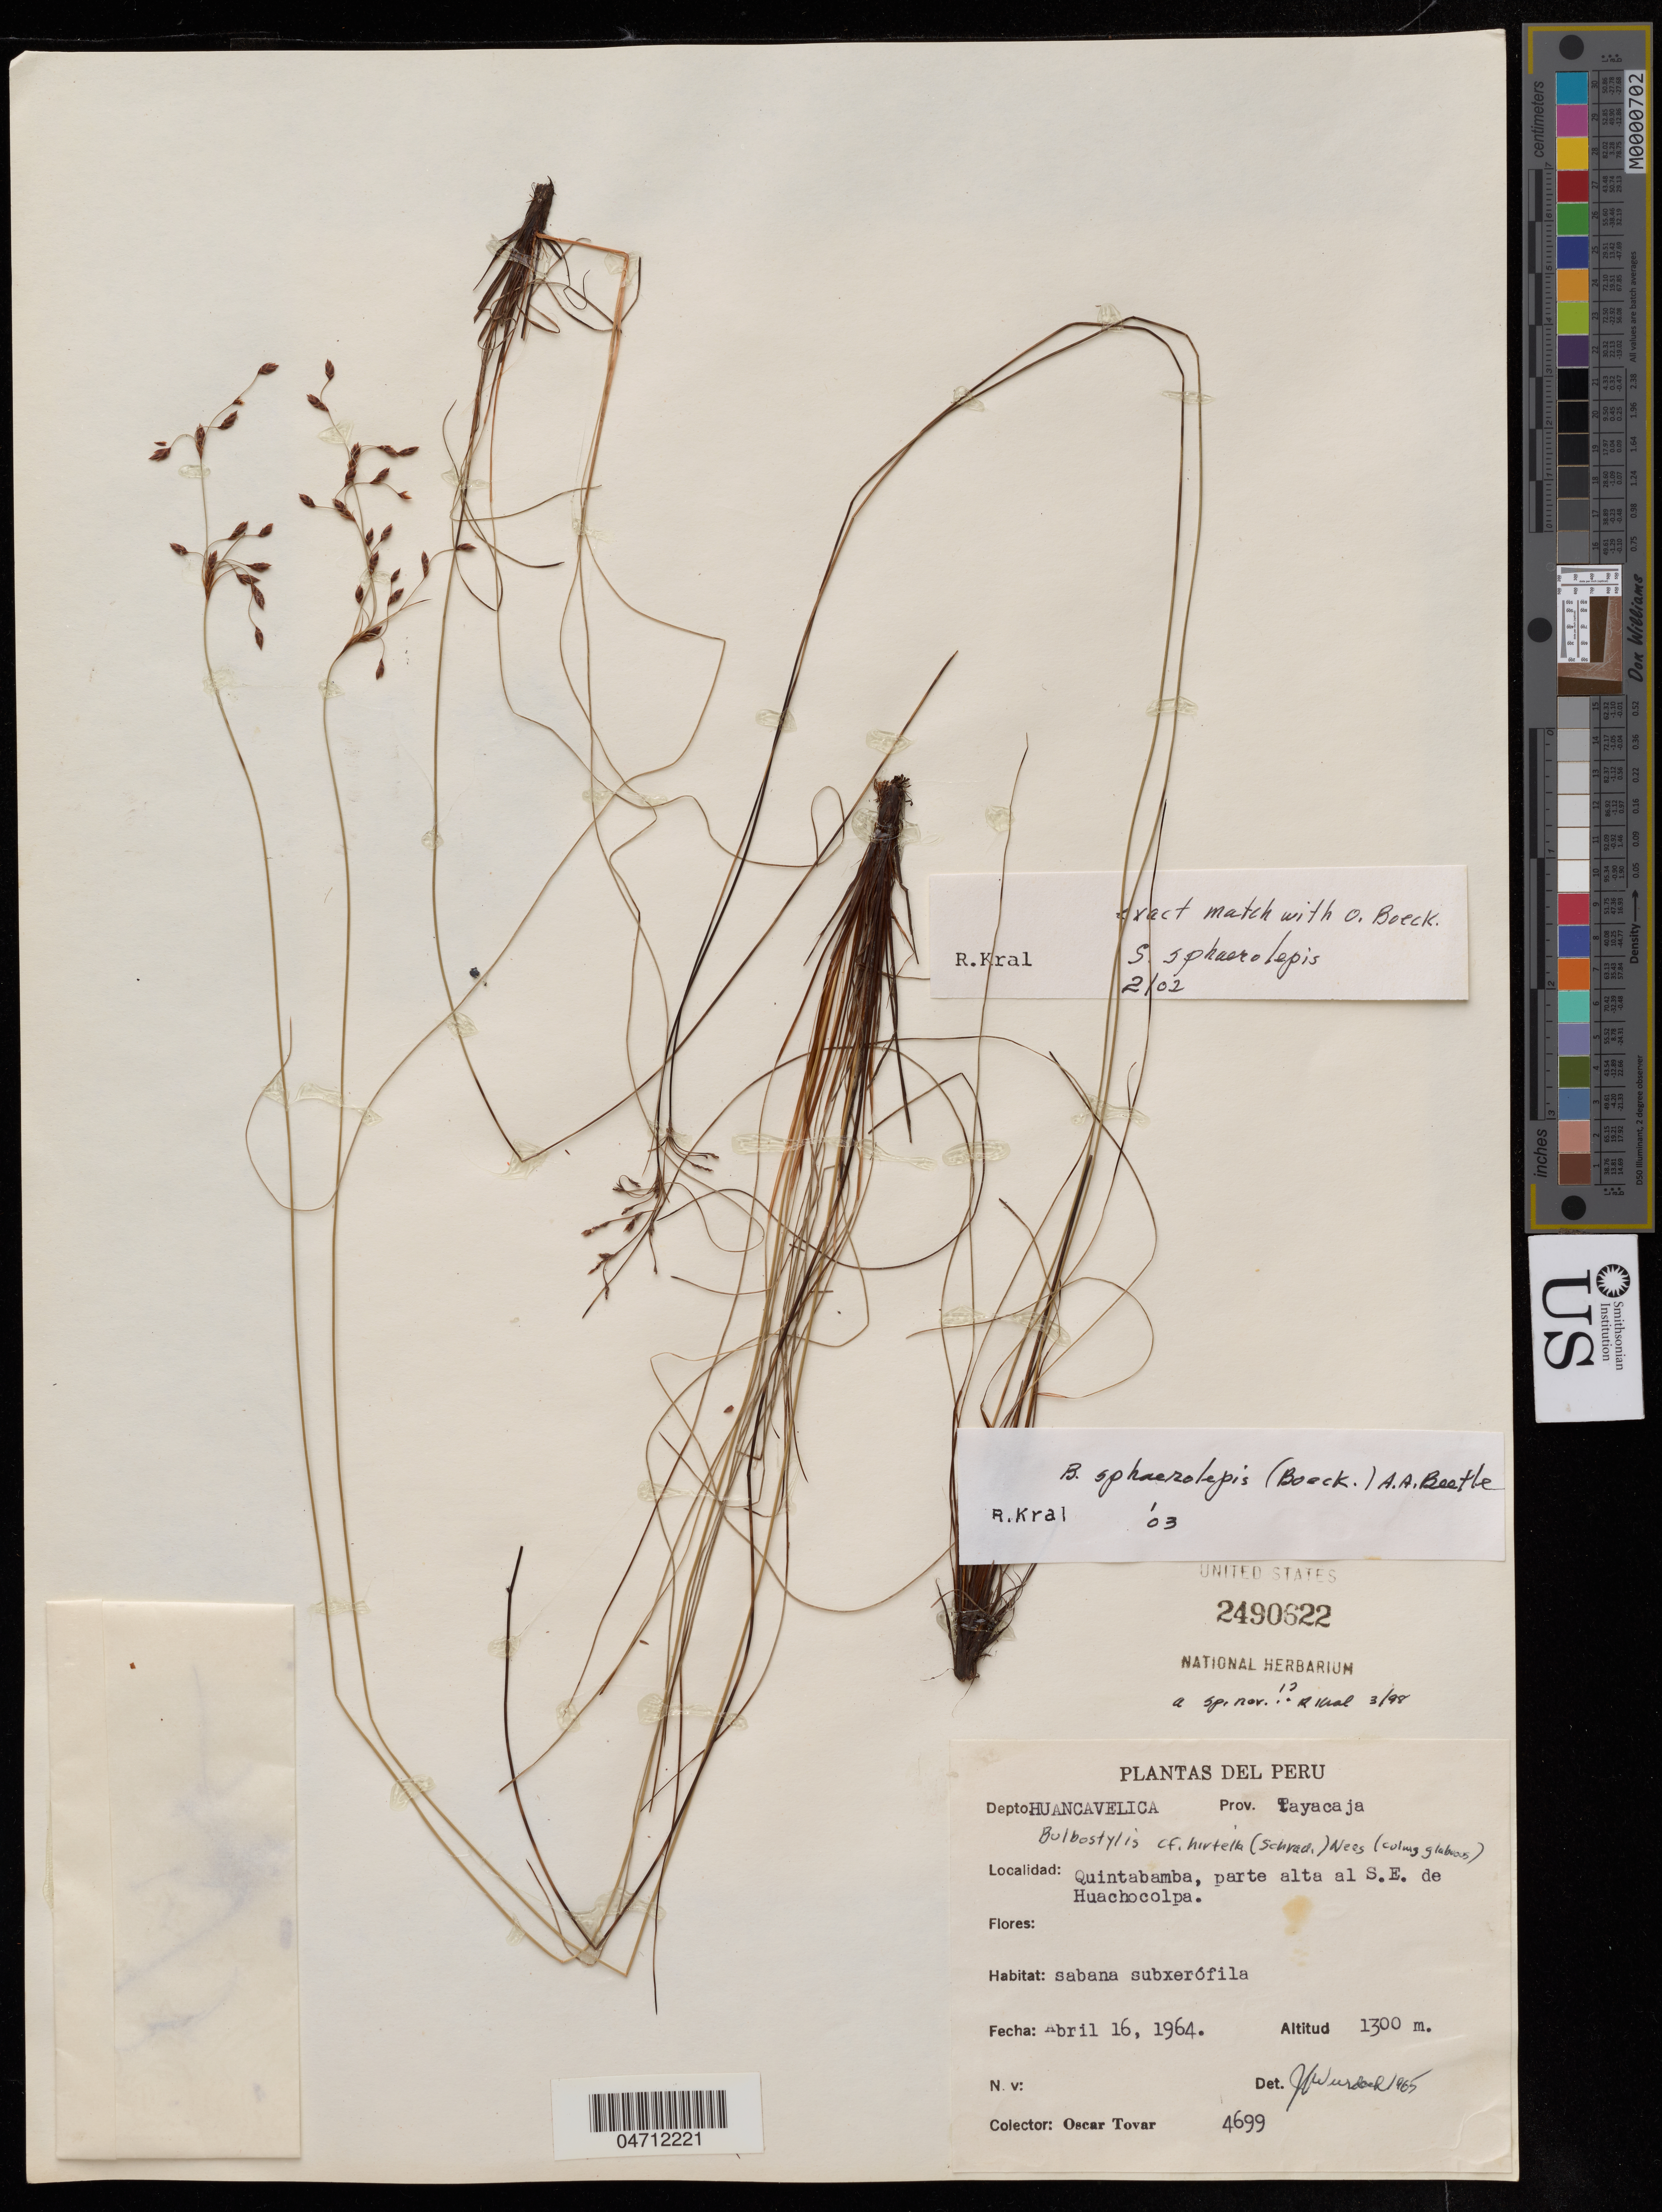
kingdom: Plantae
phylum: Tracheophyta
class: Liliopsida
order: Poales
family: Cyperaceae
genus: Bulbostylis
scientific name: Bulbostylis sphaerolepis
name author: (Boeckeler) Beetle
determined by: Kral, Robert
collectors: Ó. Tovar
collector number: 4699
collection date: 1964-04-16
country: Peru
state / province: Huancavelica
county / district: Tayacaja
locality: Quintabamba, parte alta, al S.E. de Huachocolpa.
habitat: Sabana subxerofila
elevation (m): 1300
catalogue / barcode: US 2490622